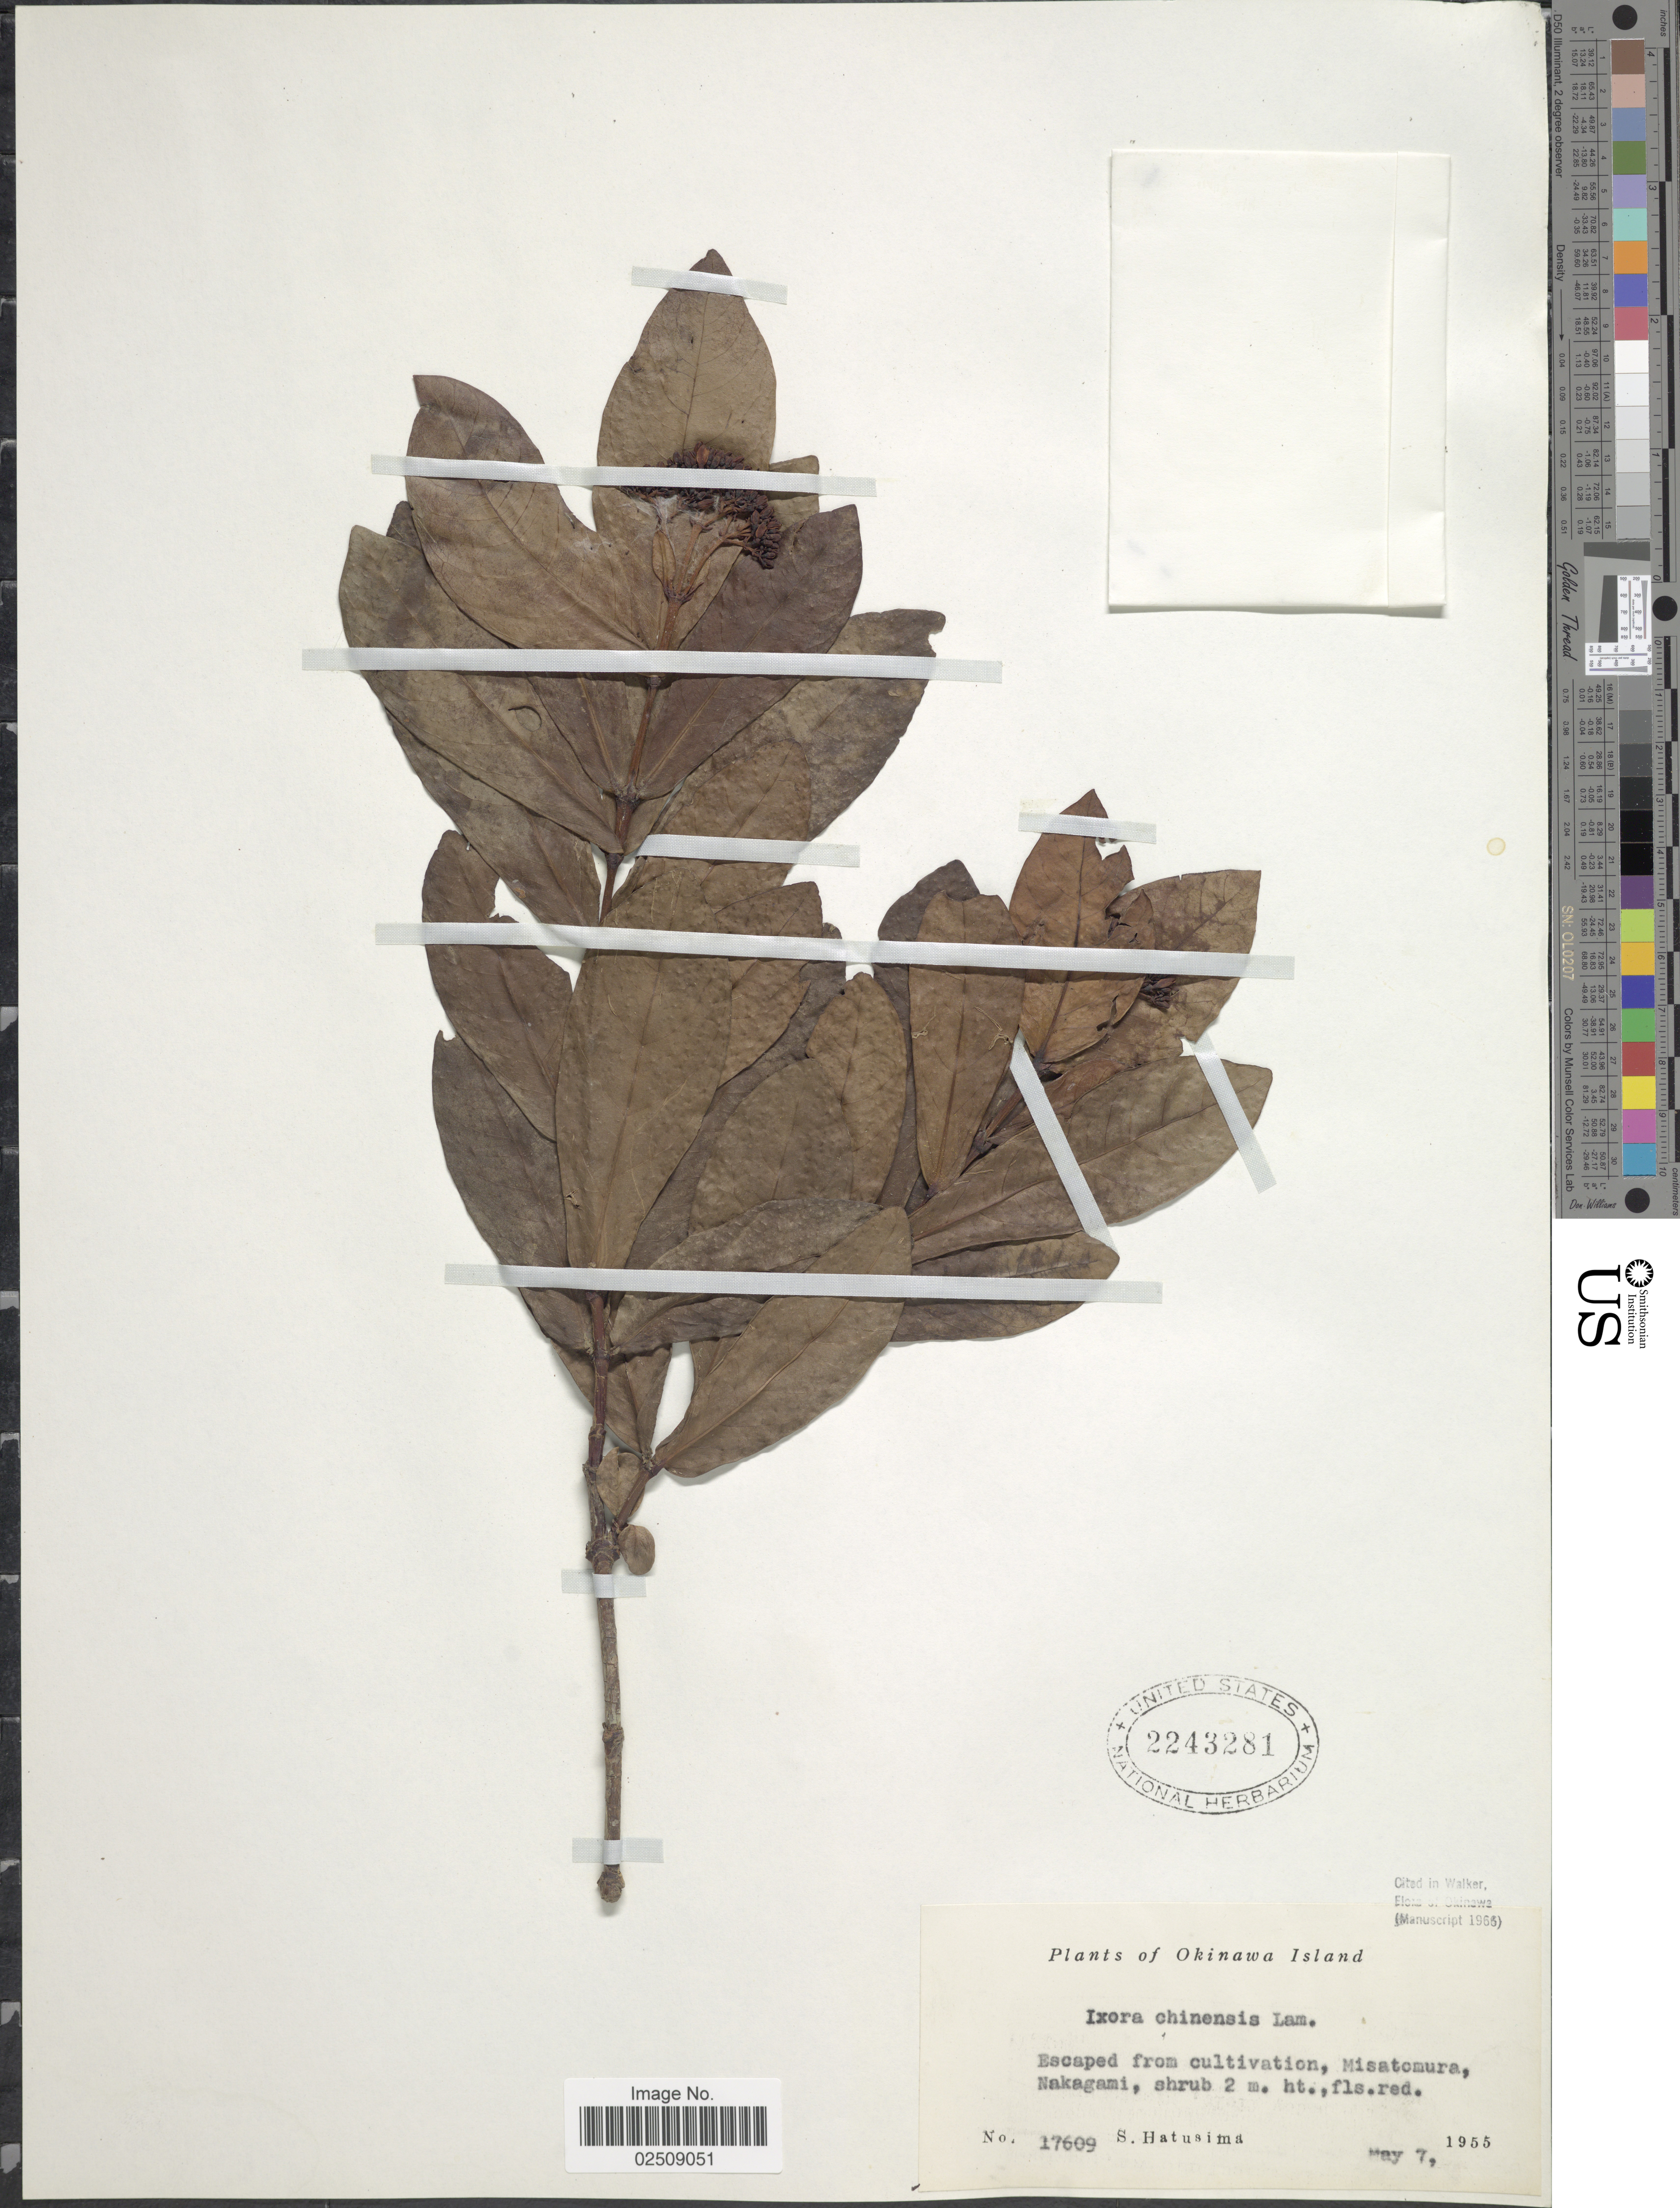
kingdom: Plantae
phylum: Tracheophyta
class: Magnoliopsida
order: Gentianales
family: Rubiaceae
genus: Ixora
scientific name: Ixora chinensis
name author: Lam.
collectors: S. Hatusima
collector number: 17609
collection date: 1955-05-07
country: Japan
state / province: Okinawa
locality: Okinawa Island. Misatomura, Nakagami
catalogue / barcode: US 2243281